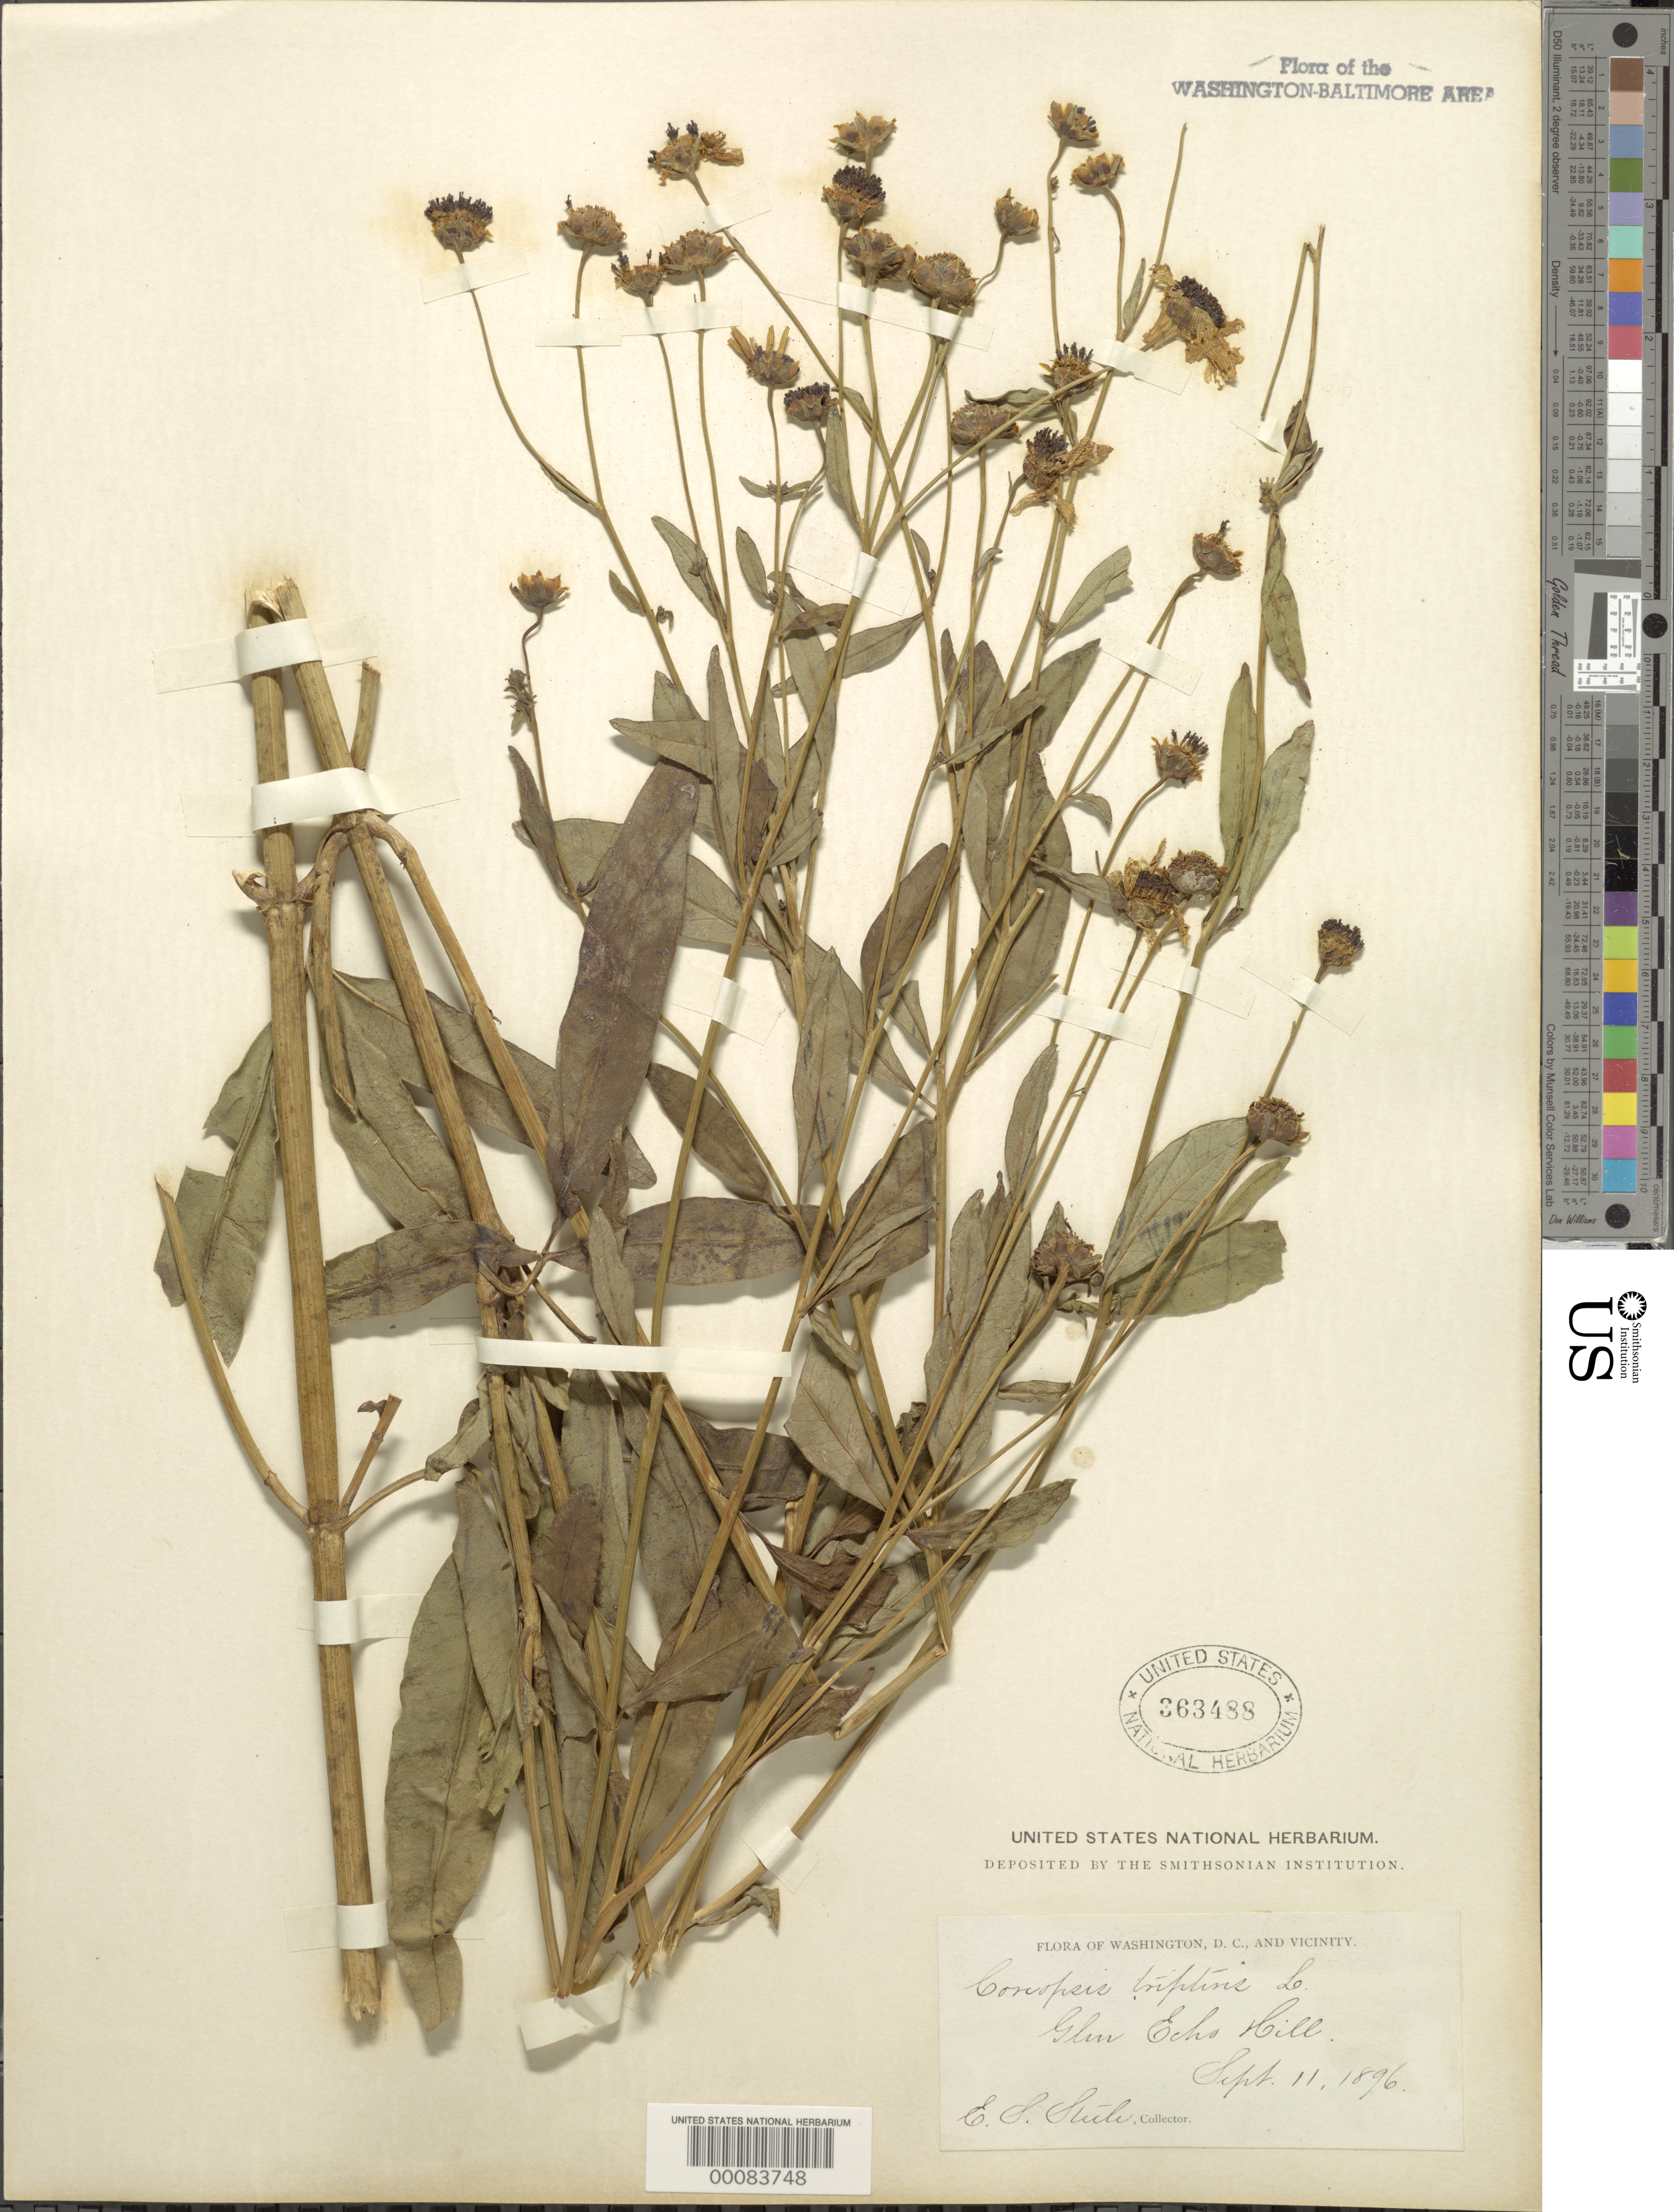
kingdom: Plantae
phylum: Tracheophyta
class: Magnoliopsida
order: Asterales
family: Asteraceae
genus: Coreopsis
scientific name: Coreopsis tripteris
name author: L.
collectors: E. Steele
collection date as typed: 11 Sep 1896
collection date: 1896-09-11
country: United States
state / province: Maryland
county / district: Montgomery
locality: Glen Echo C. & O. Canal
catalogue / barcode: US 363488